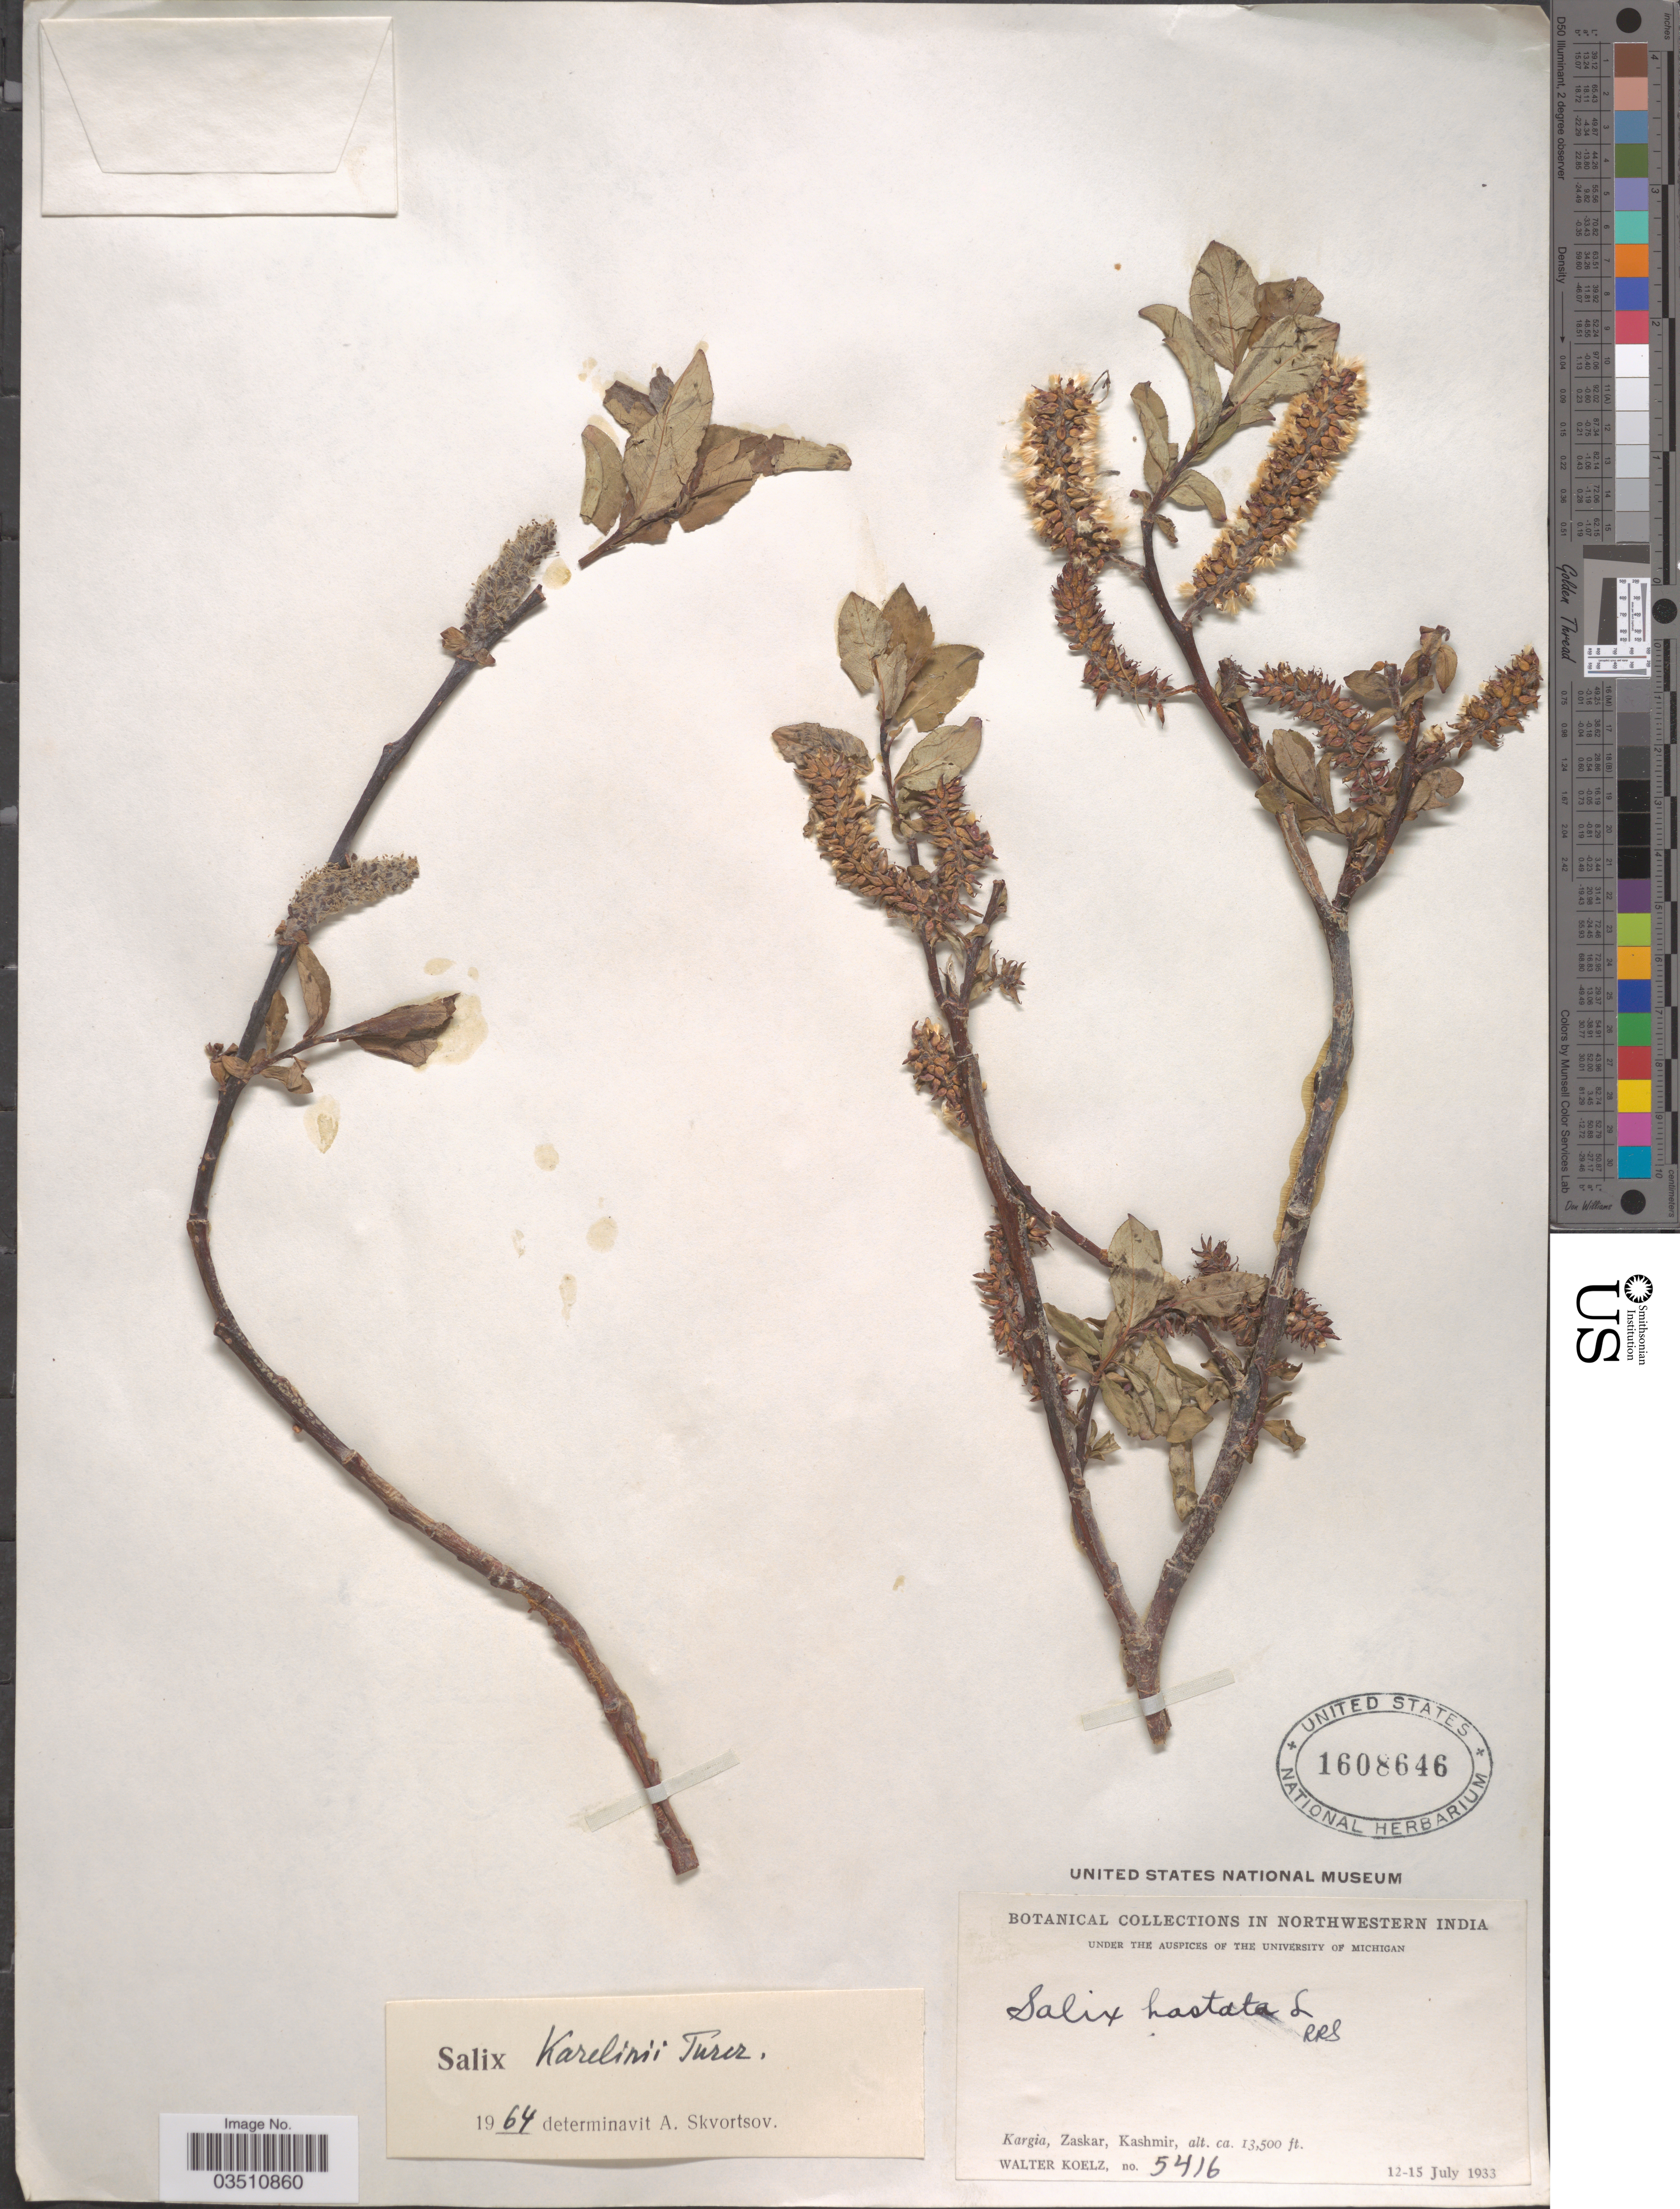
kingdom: Plantae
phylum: Tracheophyta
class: Magnoliopsida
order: Malpighiales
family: Salicaceae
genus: Salix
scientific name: Salix karelinii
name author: Turcz. ex Stschegl.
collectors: W. N. Koelz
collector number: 5416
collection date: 1933-07-12/1933-07-15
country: India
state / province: Jammu and Kashmir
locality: Northwestern India. Kargia, Zaskar, Kashmir.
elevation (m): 4115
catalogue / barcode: US 1608646